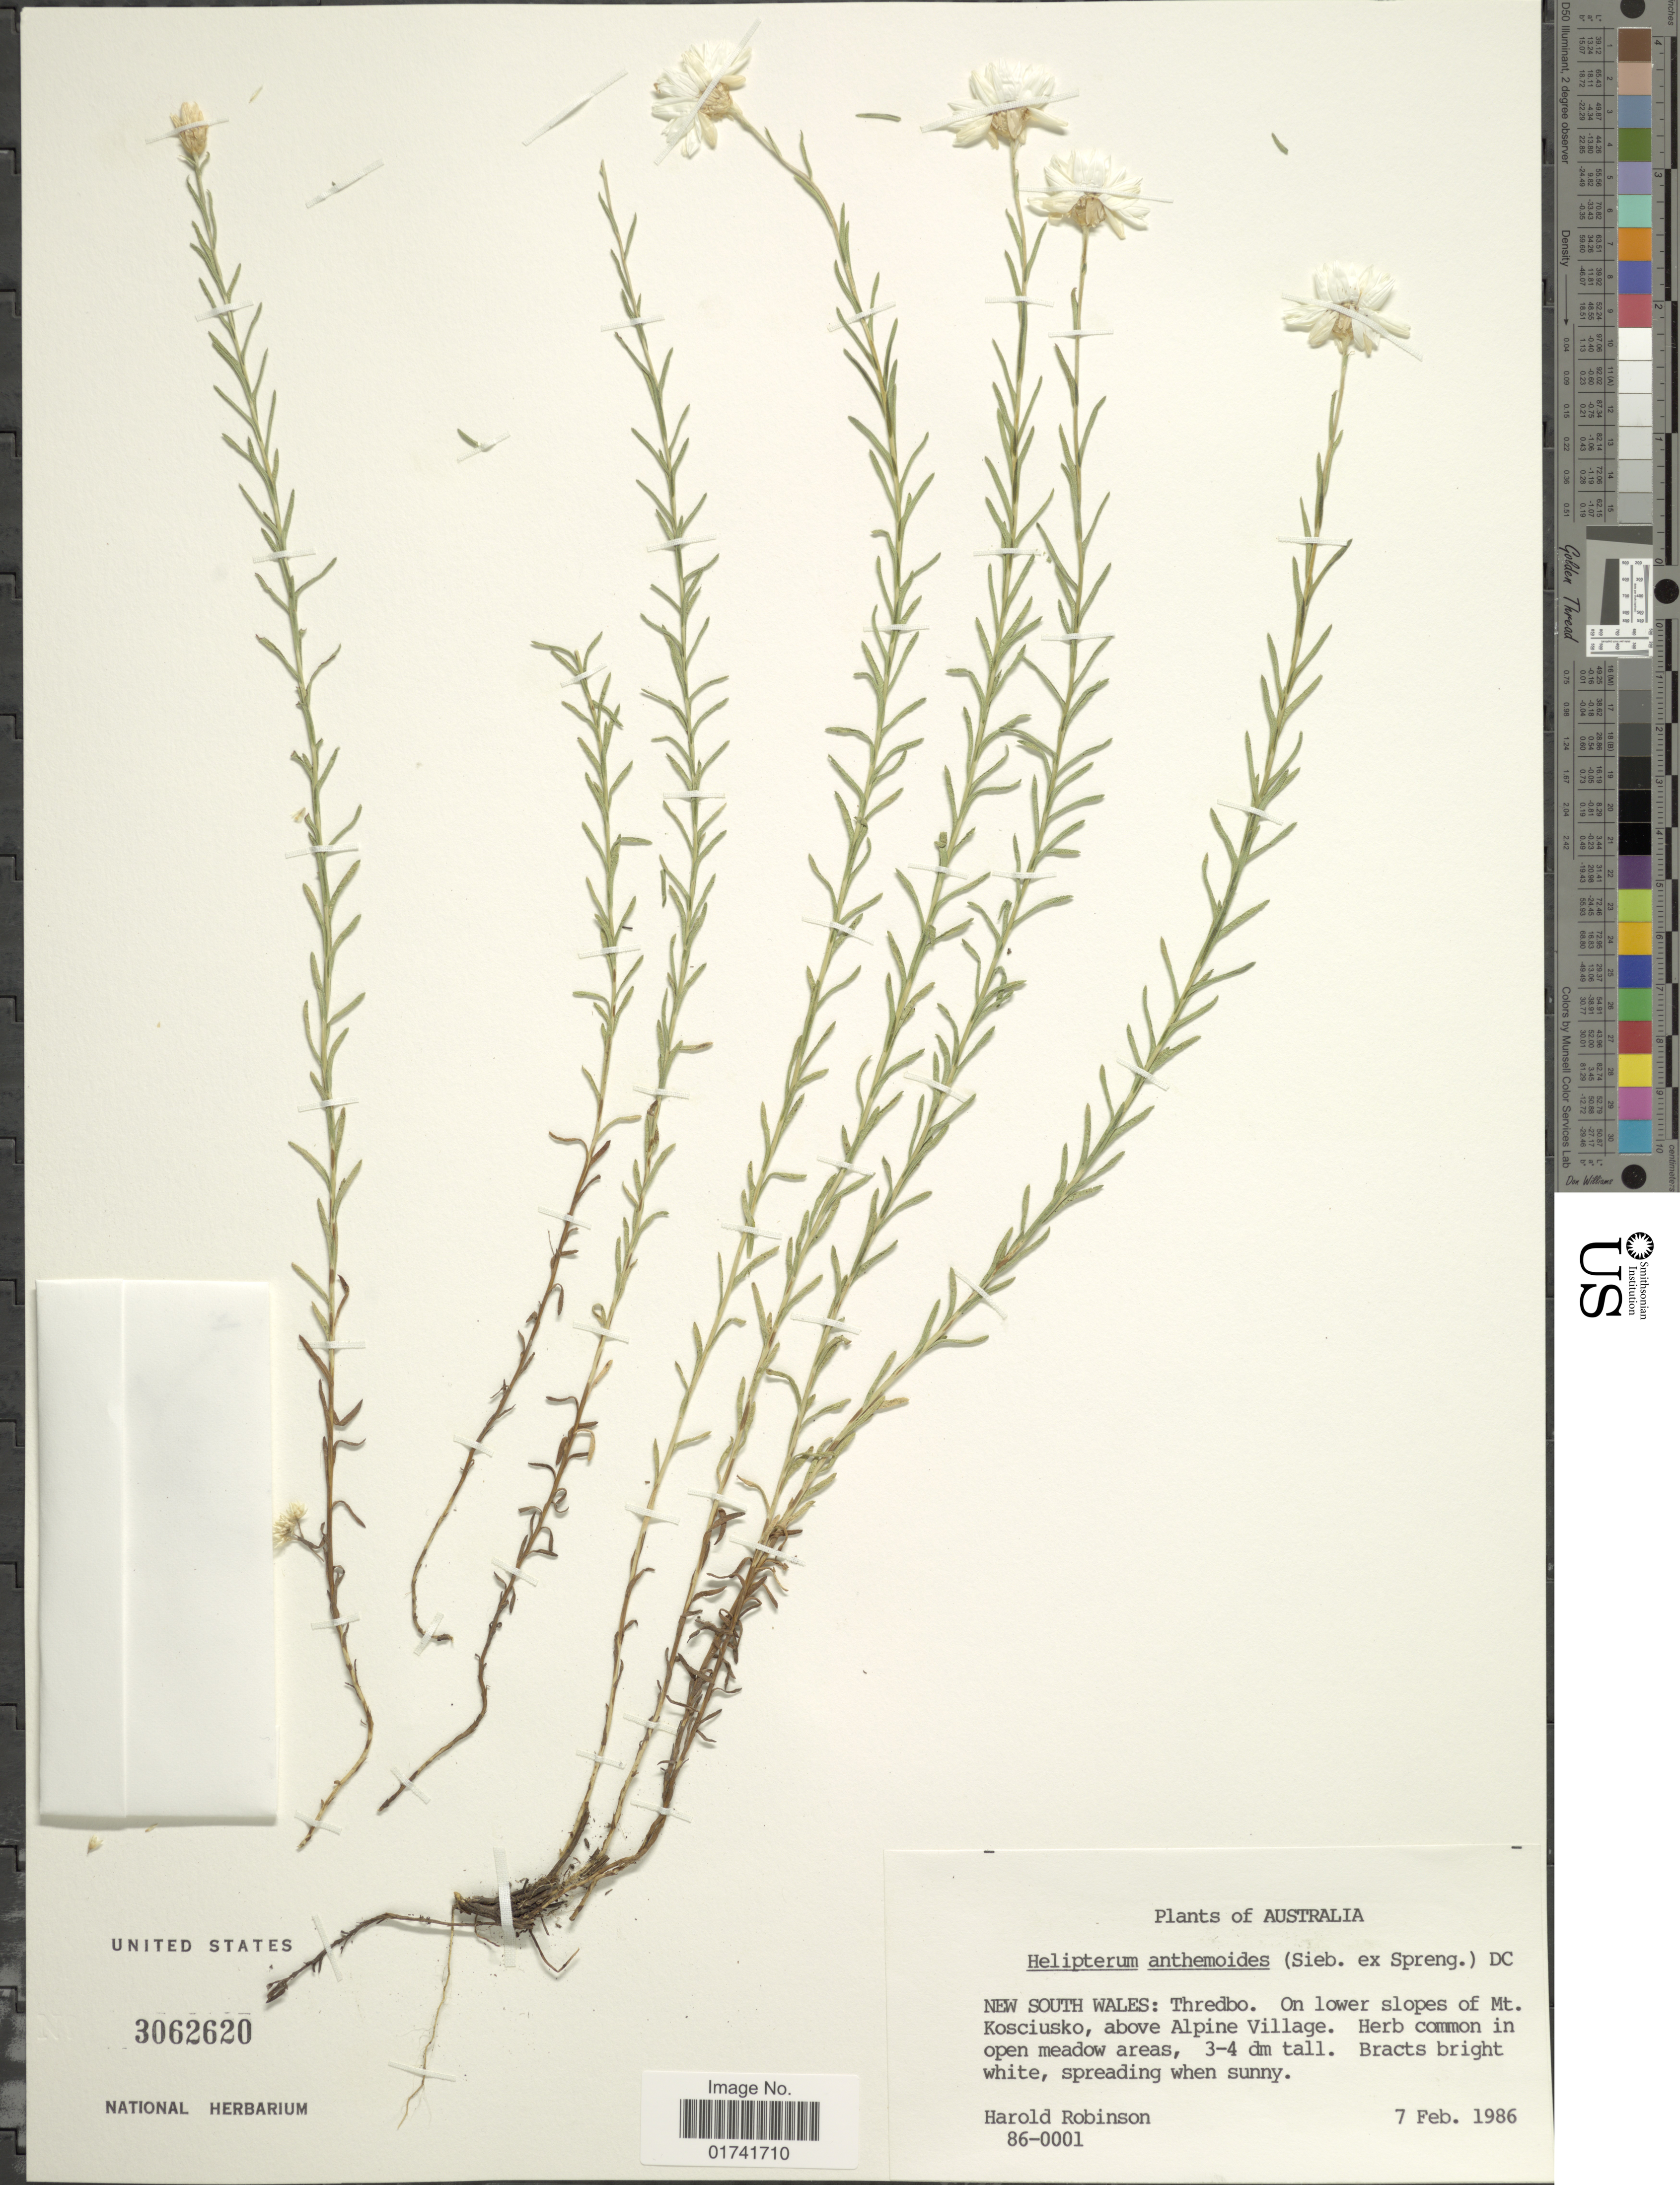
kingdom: Plantae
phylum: Tracheophyta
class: Magnoliopsida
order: Asterales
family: Asteraceae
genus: Rhodanthe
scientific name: Rhodanthe anthemoides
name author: (Sieber ex Spreng.) Paul G. Wilson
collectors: H. Robinson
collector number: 86-001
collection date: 1986-02-07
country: Australia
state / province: New South Wales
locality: Thredbo, on lower slopes of Mt. Kosciusko, above Alpine Village.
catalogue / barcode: US 3062620